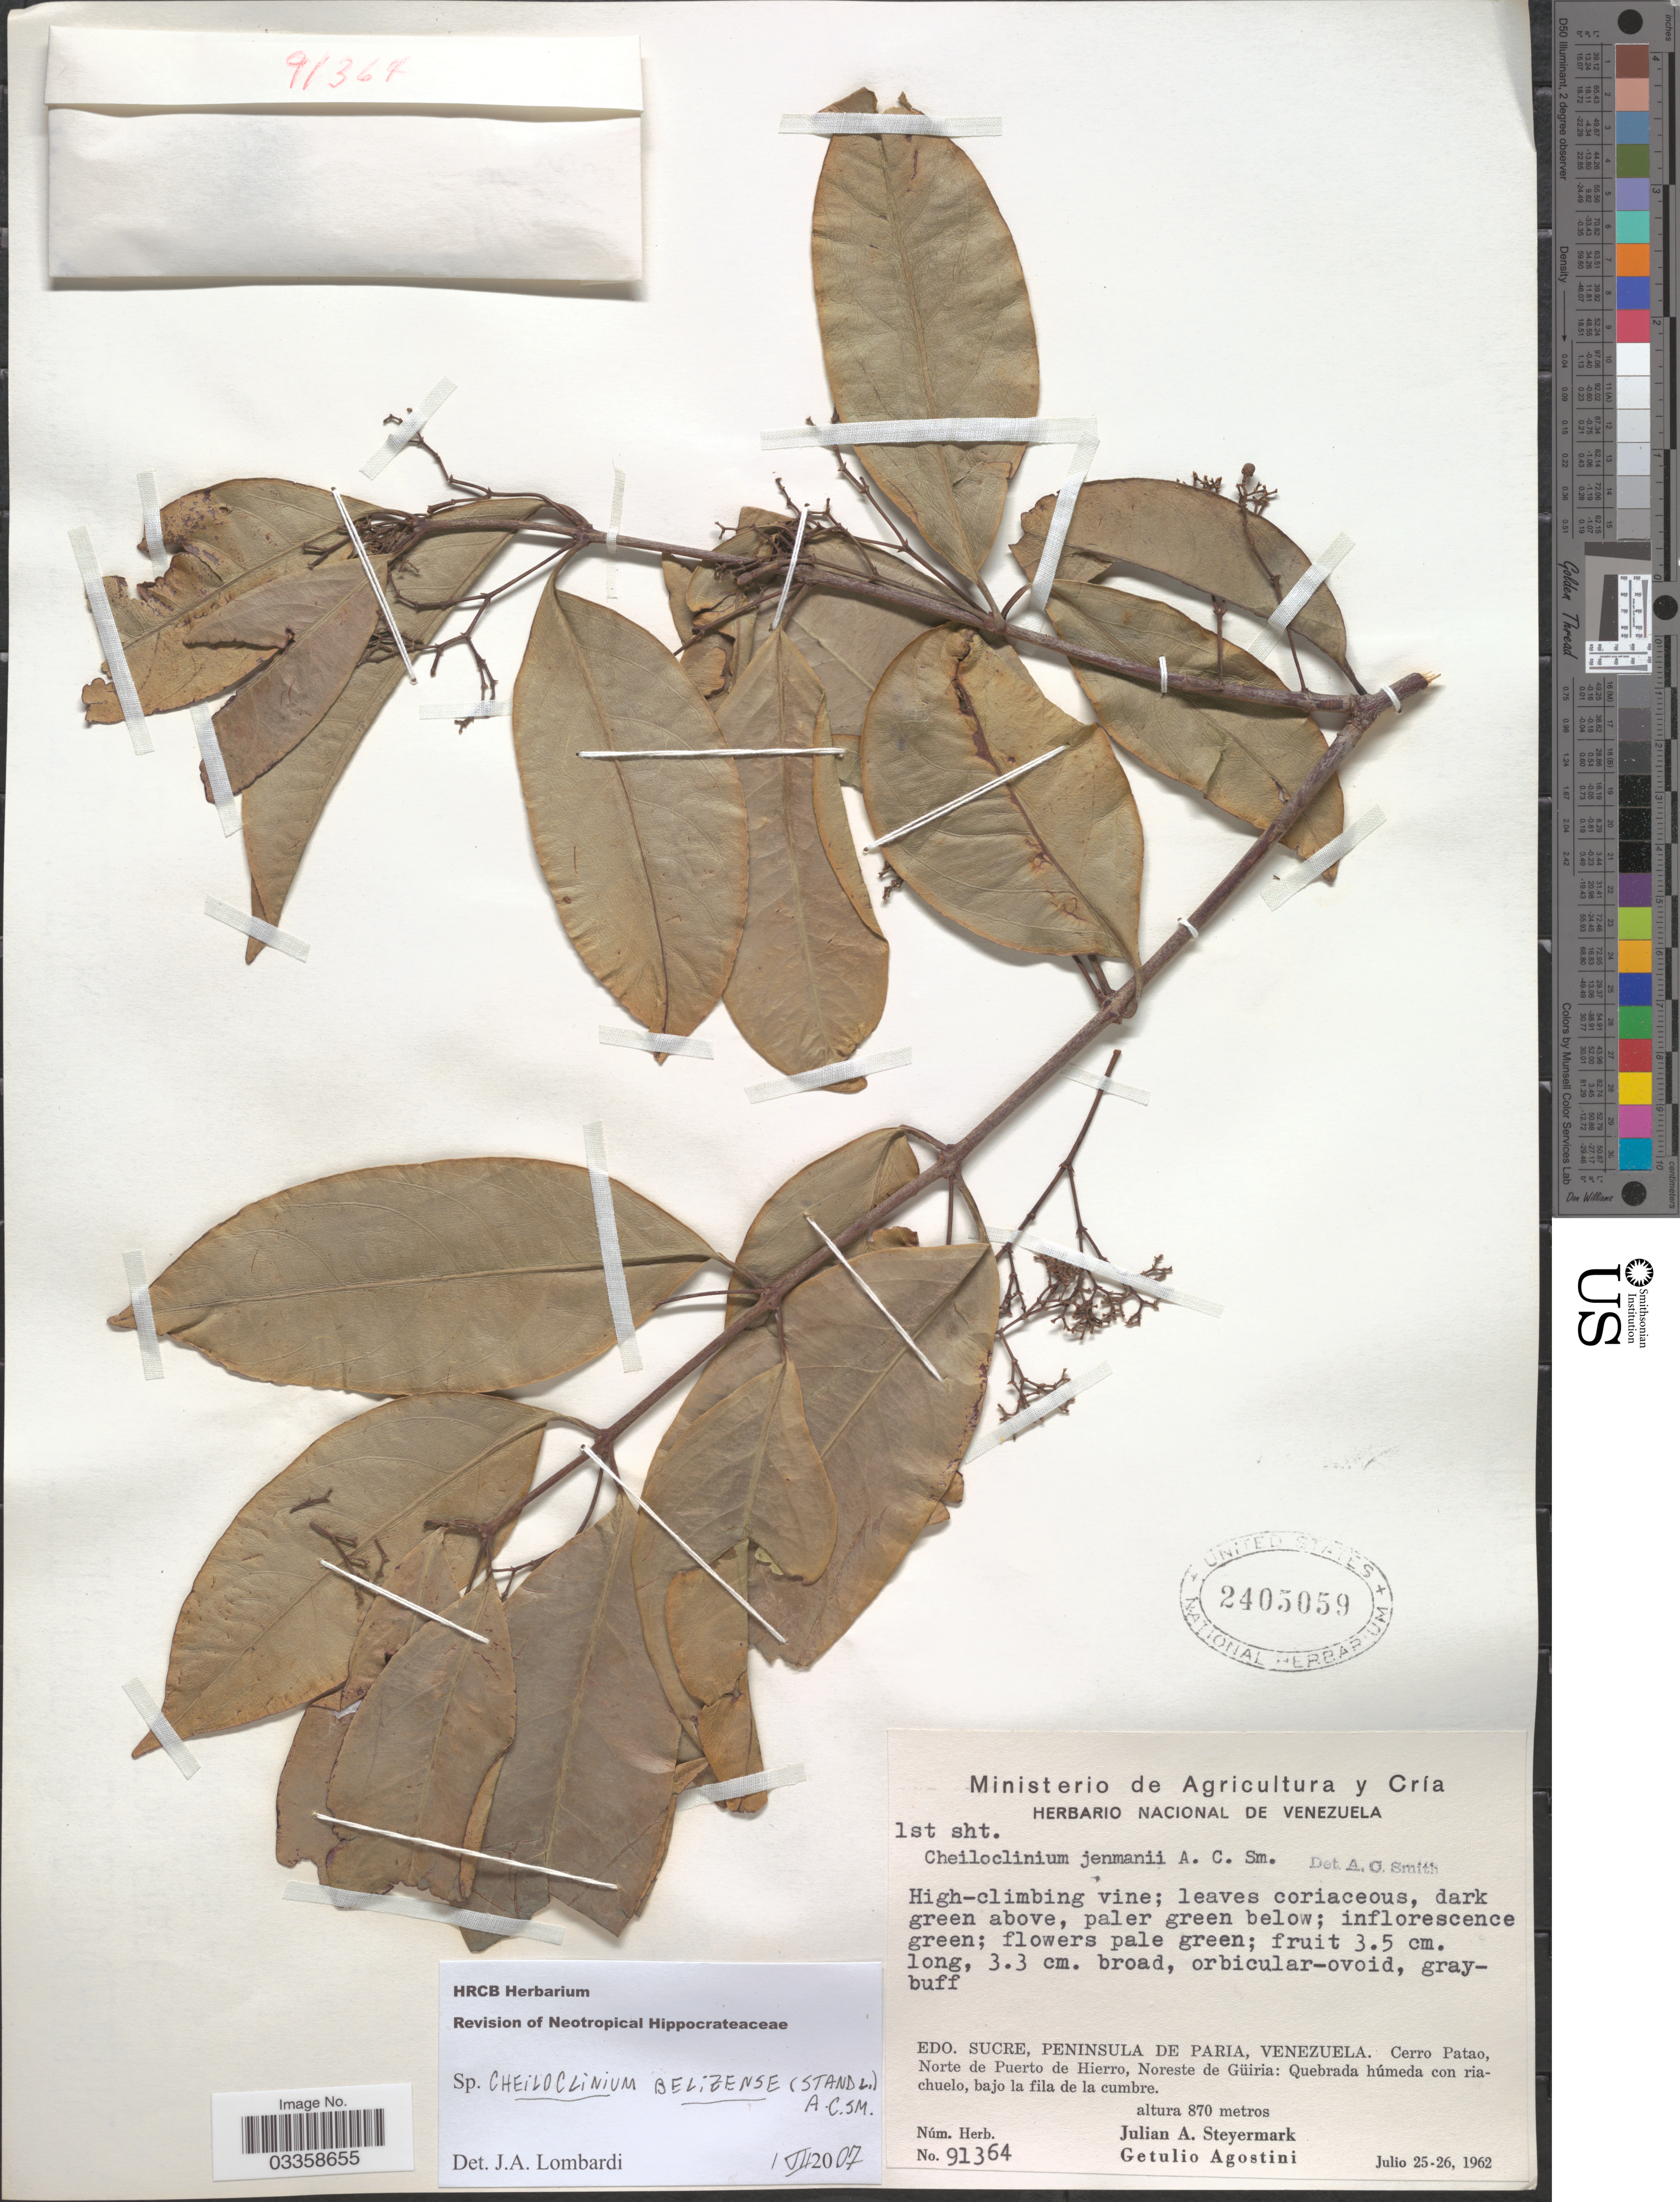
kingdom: Plantae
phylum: Tracheophyta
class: Magnoliopsida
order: Celastrales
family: Celastraceae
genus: Cheiloclinium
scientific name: Cheiloclinium belizense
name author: (Standl.) A.C. Sm.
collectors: J. Steyermark & G. Agostini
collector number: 91364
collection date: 1962-07-25/1962-07-26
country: Venezuela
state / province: Sucre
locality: Peninsula de Paria. Cerro Patao, Norte de Puerto de Hierro, Noreste de Güiria: Quebrada húmeda con riachuelo, bajo la fila de la cumbre.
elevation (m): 870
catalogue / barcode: US 2405059